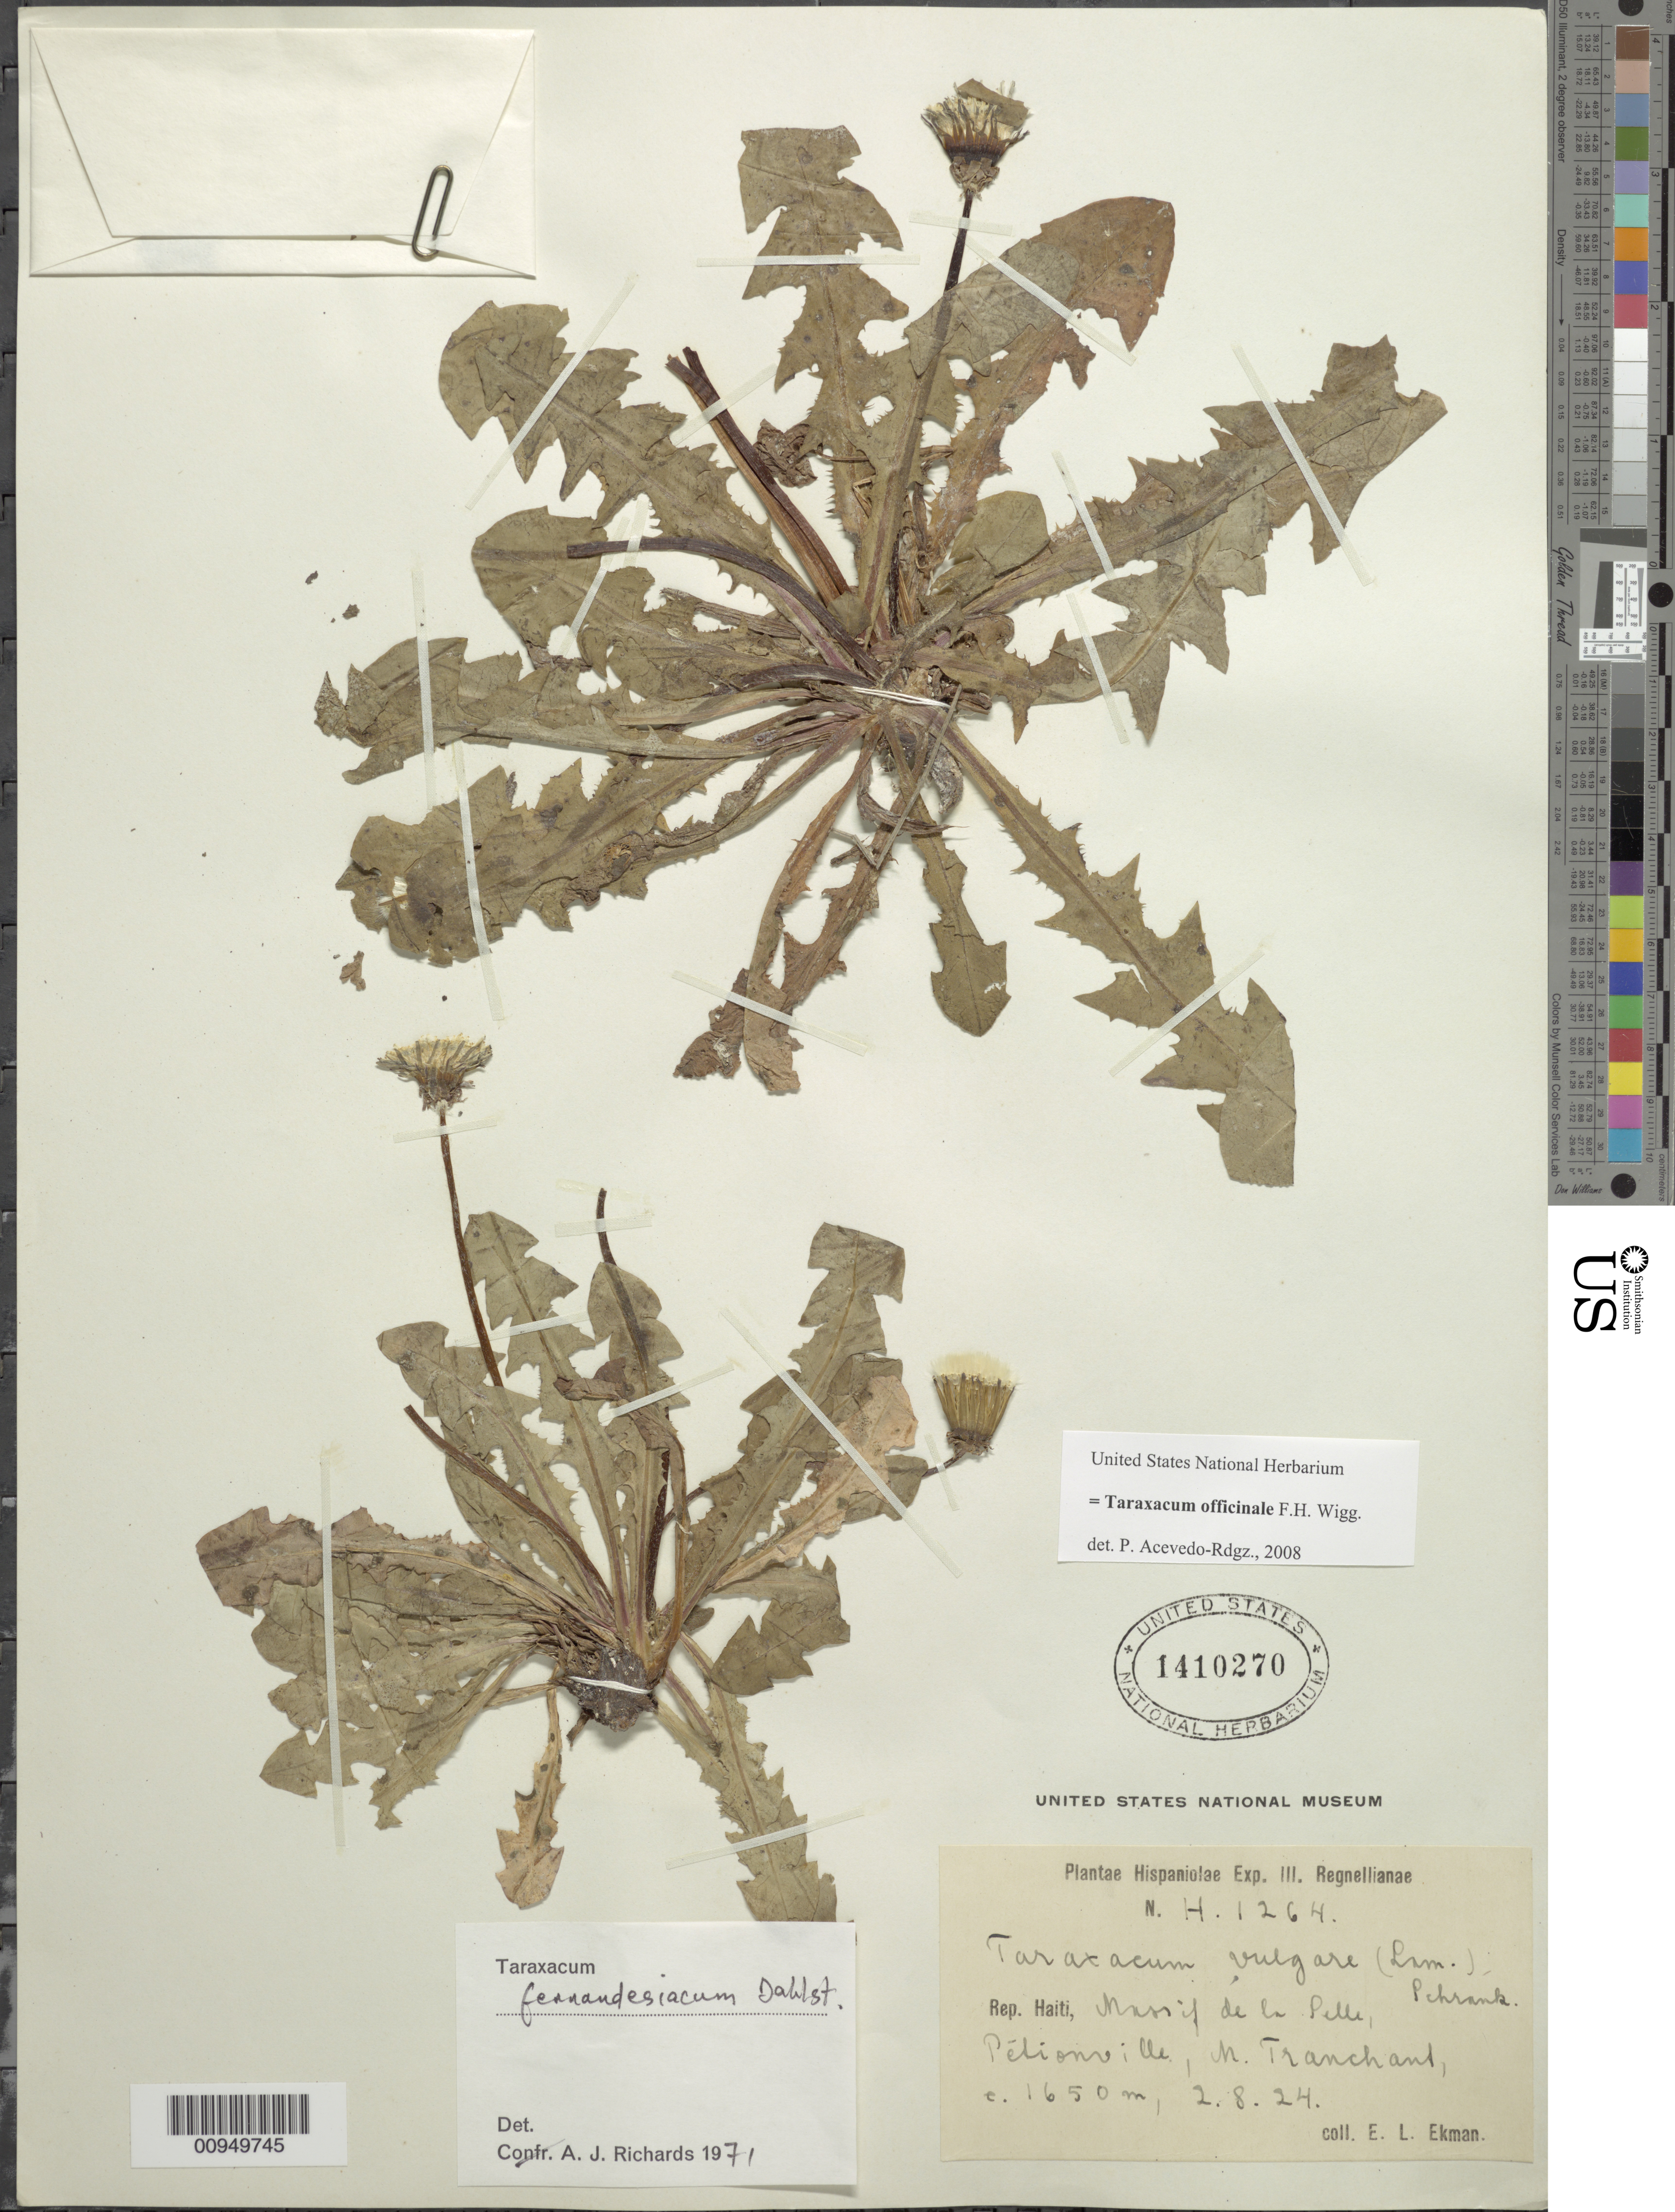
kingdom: Plantae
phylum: Tracheophyta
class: Magnoliopsida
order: Asterales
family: Asteraceae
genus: Taraxacum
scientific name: Taraxacum officinale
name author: G.H. Weber ex F.H. Wigg.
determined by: Acevedo-Rodríguez, P., (BOT), Smithsonian Institution - National Museum of Natural History (UNITED STATES)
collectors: E. L. Ekman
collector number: H 1264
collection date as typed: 02 Aug 1924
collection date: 1924-08-02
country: Haiti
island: Hispaniola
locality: Massif de la Selle, Pétionville, M. Tranchant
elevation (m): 1650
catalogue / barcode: US 410270